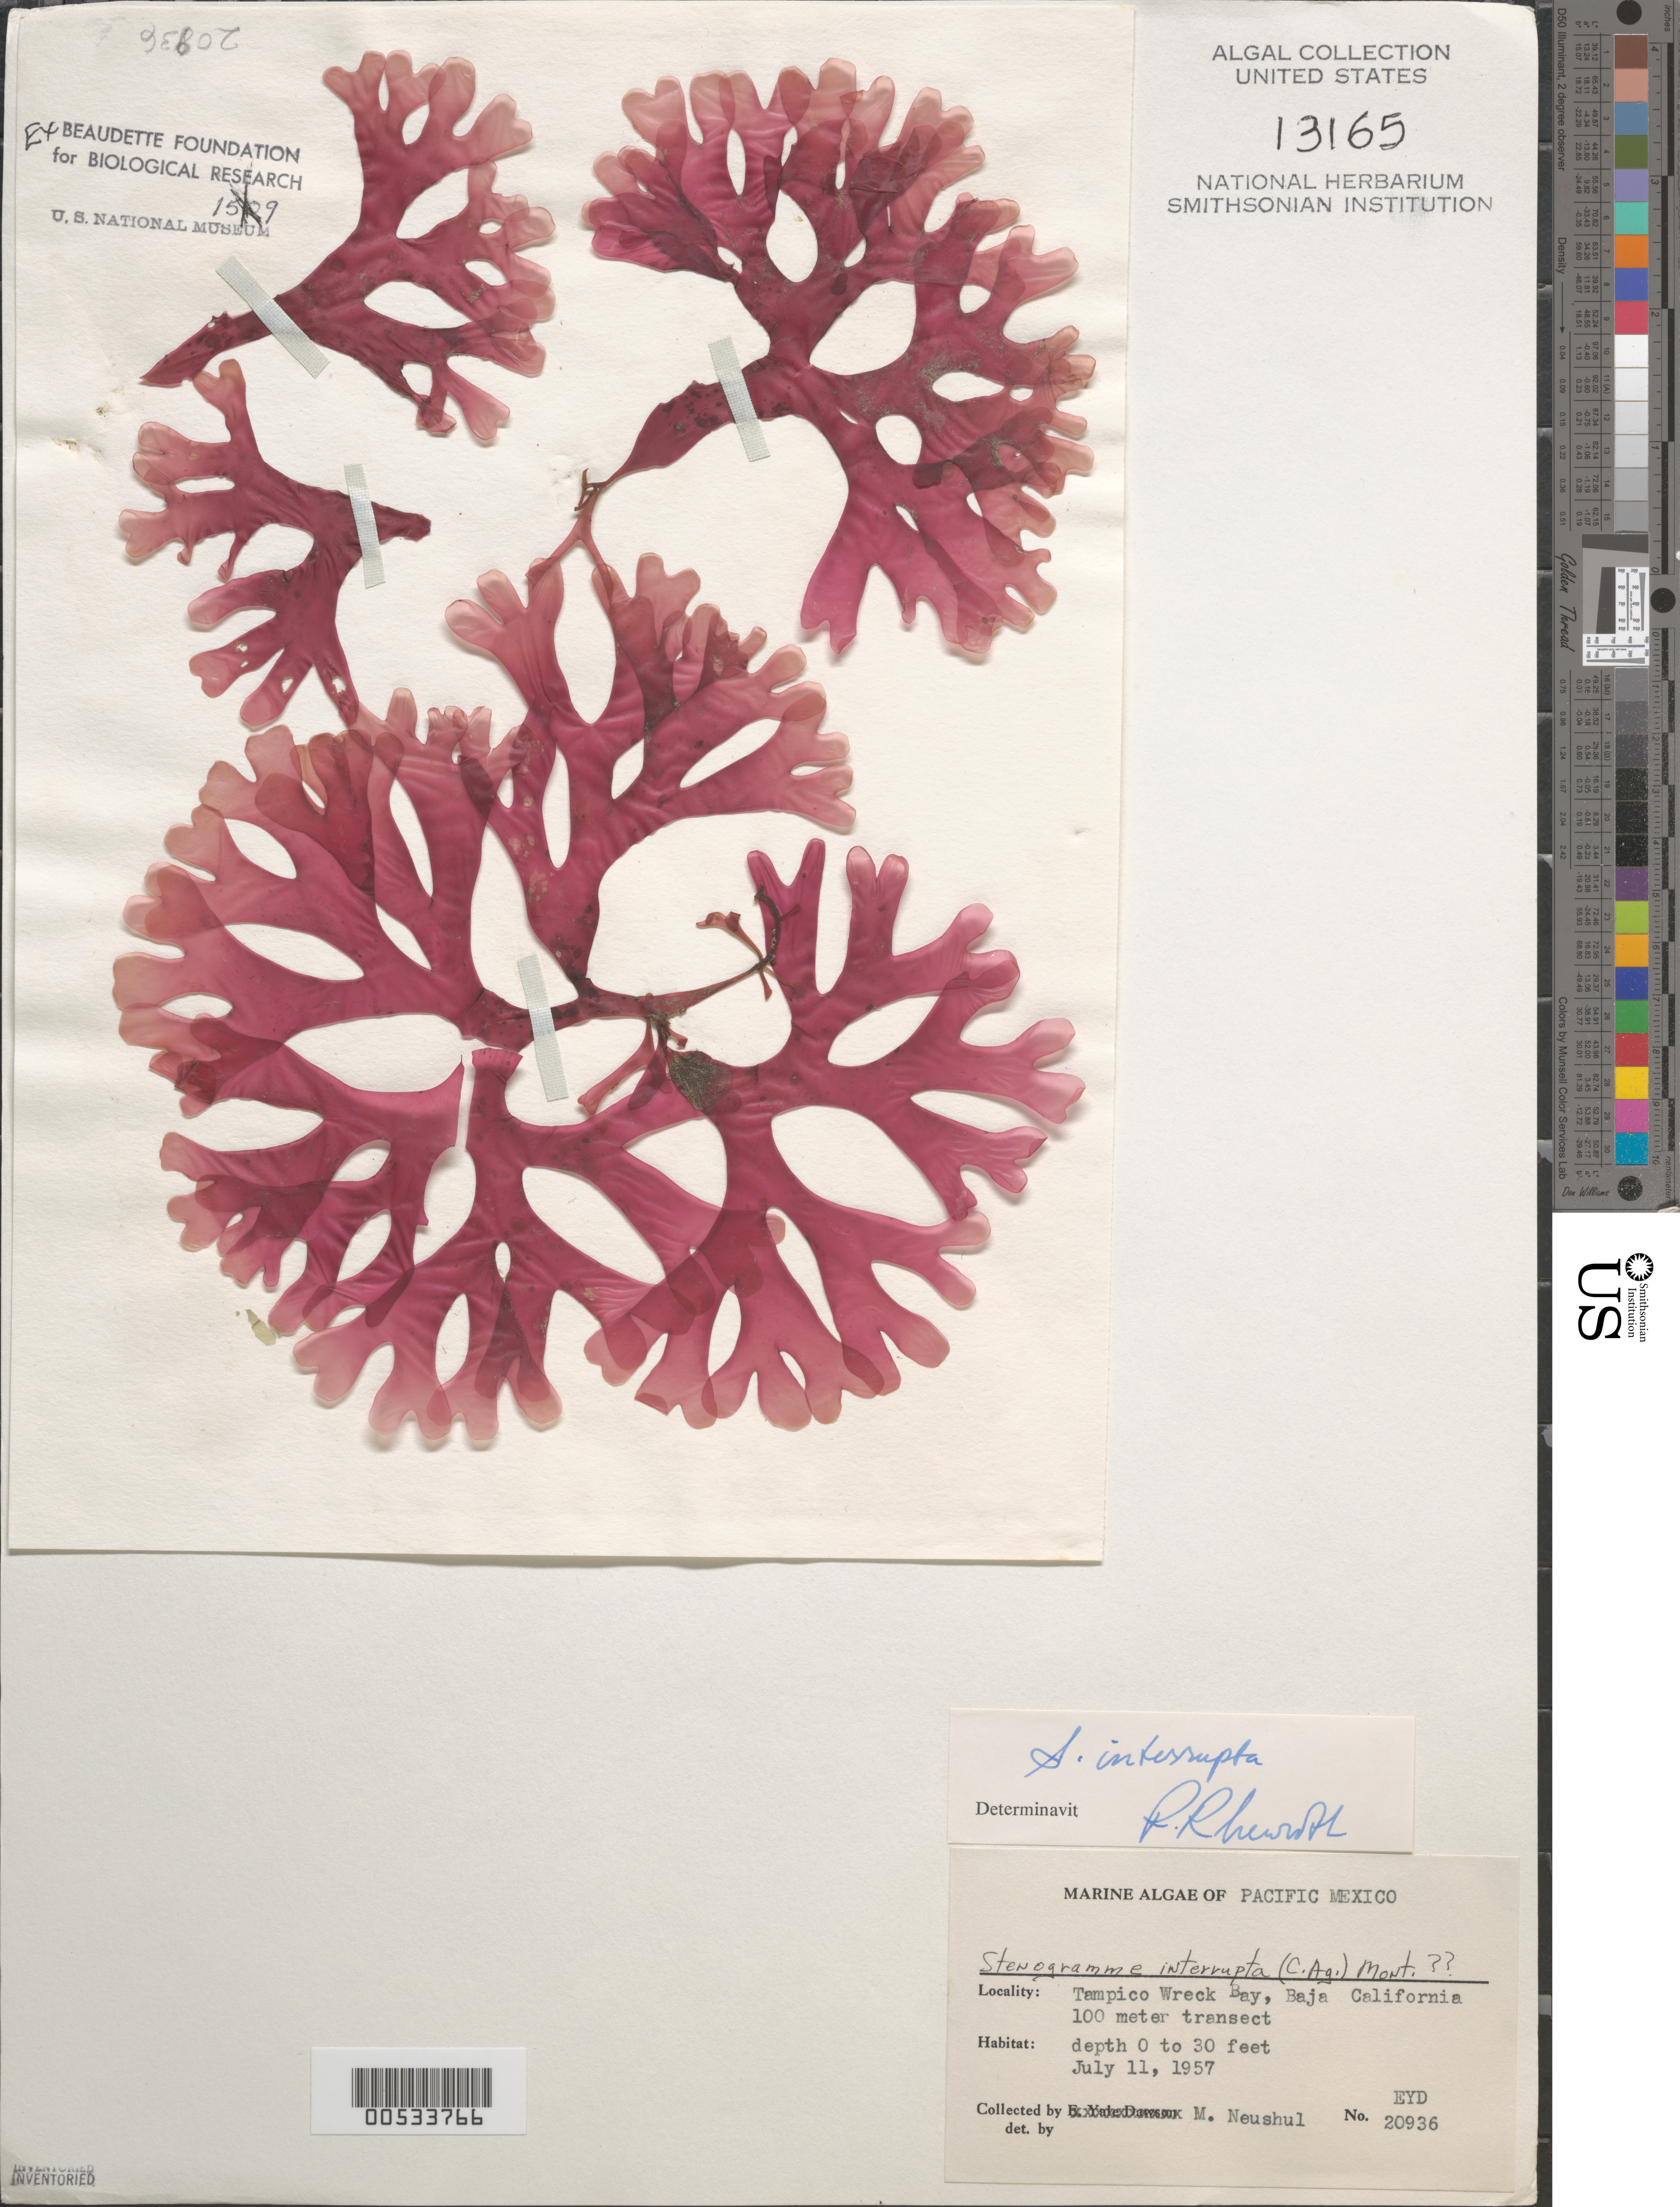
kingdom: Plantae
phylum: Rhodophyta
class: Florideophyceae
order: Gigartinales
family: Phyllophoraceae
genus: Stenogramma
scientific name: Stenogramma interruptum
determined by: Newroth, P. R.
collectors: M. Neushul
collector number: EYD 20936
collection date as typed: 11 Jul 1957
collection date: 1957-07-11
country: Mexico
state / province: Baja California Norte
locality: Tampico Wreck Bay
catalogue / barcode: US 13165